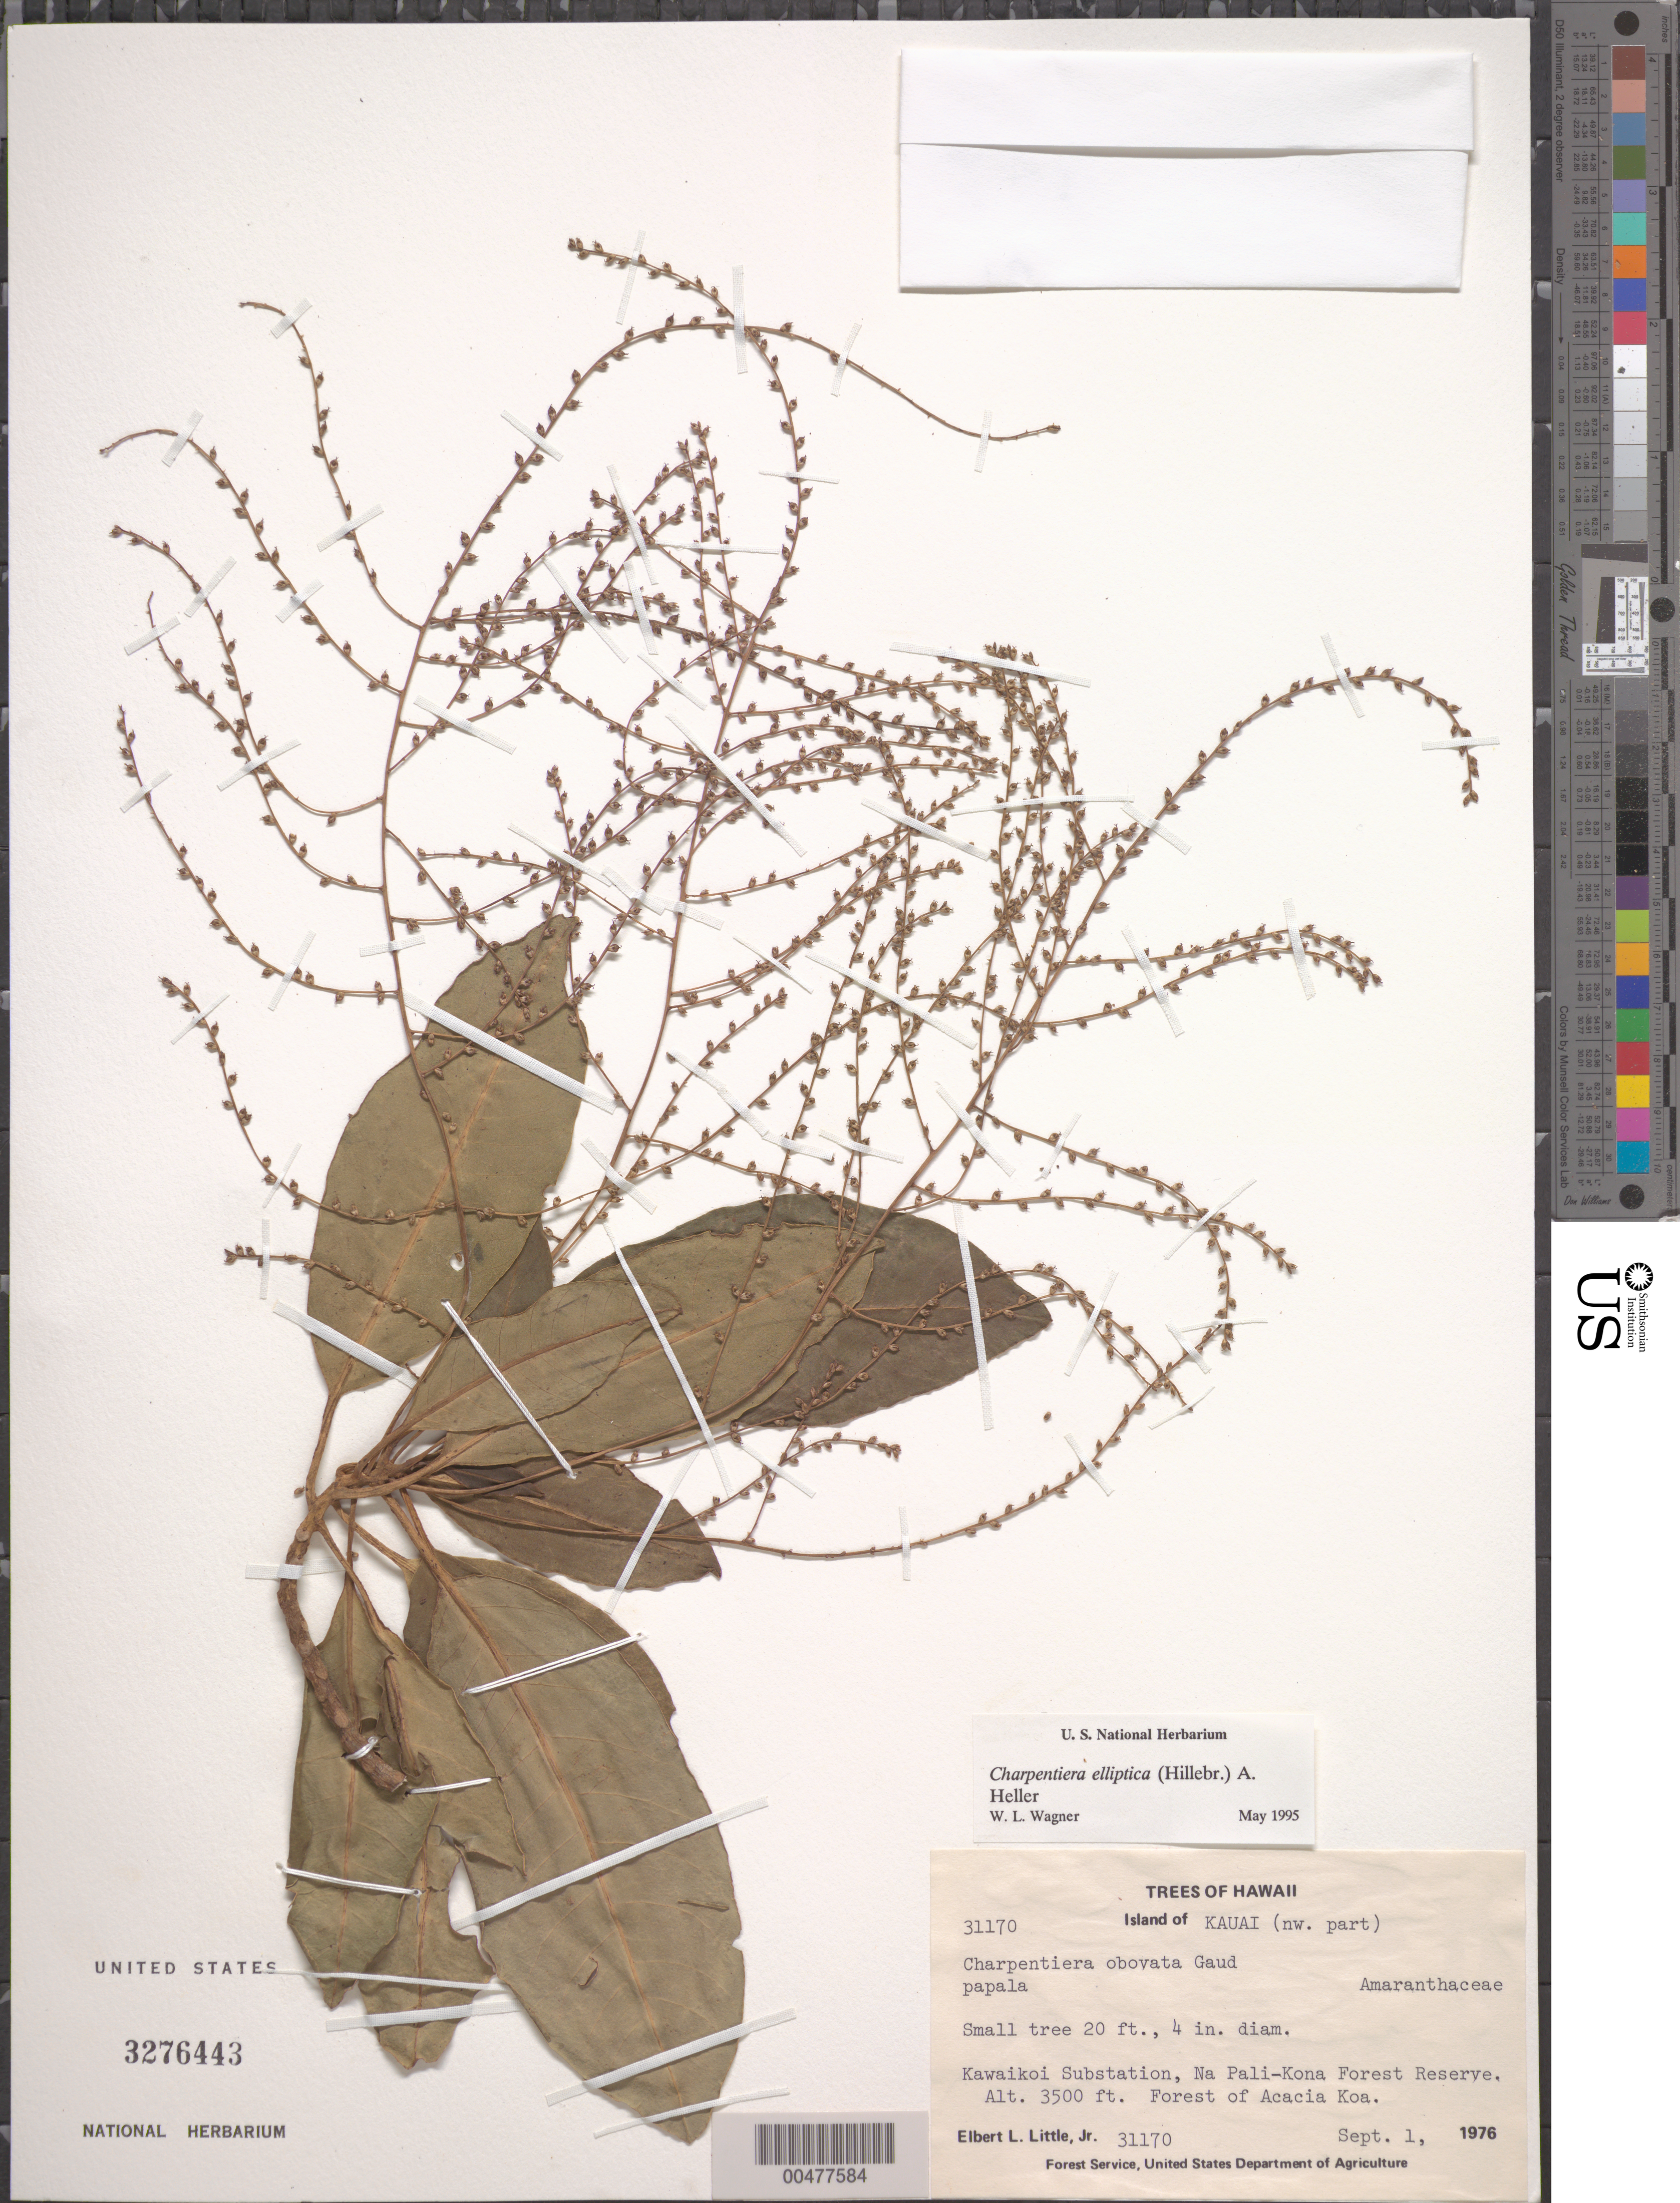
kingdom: Plantae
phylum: Tracheophyta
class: Magnoliopsida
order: Caryophyllales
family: Amaranthaceae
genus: Charpentiera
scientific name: Charpentiera elliptica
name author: (Hillebr.) A. Heller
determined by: Wagner, W. L., (BOT), Smithsonian Institution - National Museum of Natural History (UNITED STATES)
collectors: E. L. Little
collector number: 31170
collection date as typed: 1 Sep 1976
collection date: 1976-09-01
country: United States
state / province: Hawaii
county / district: Kauai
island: Kaua'i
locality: NW Kauai, Kawaikoi Substation, Na Pali-Kona Forest Reserve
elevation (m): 1067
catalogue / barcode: US 3276443